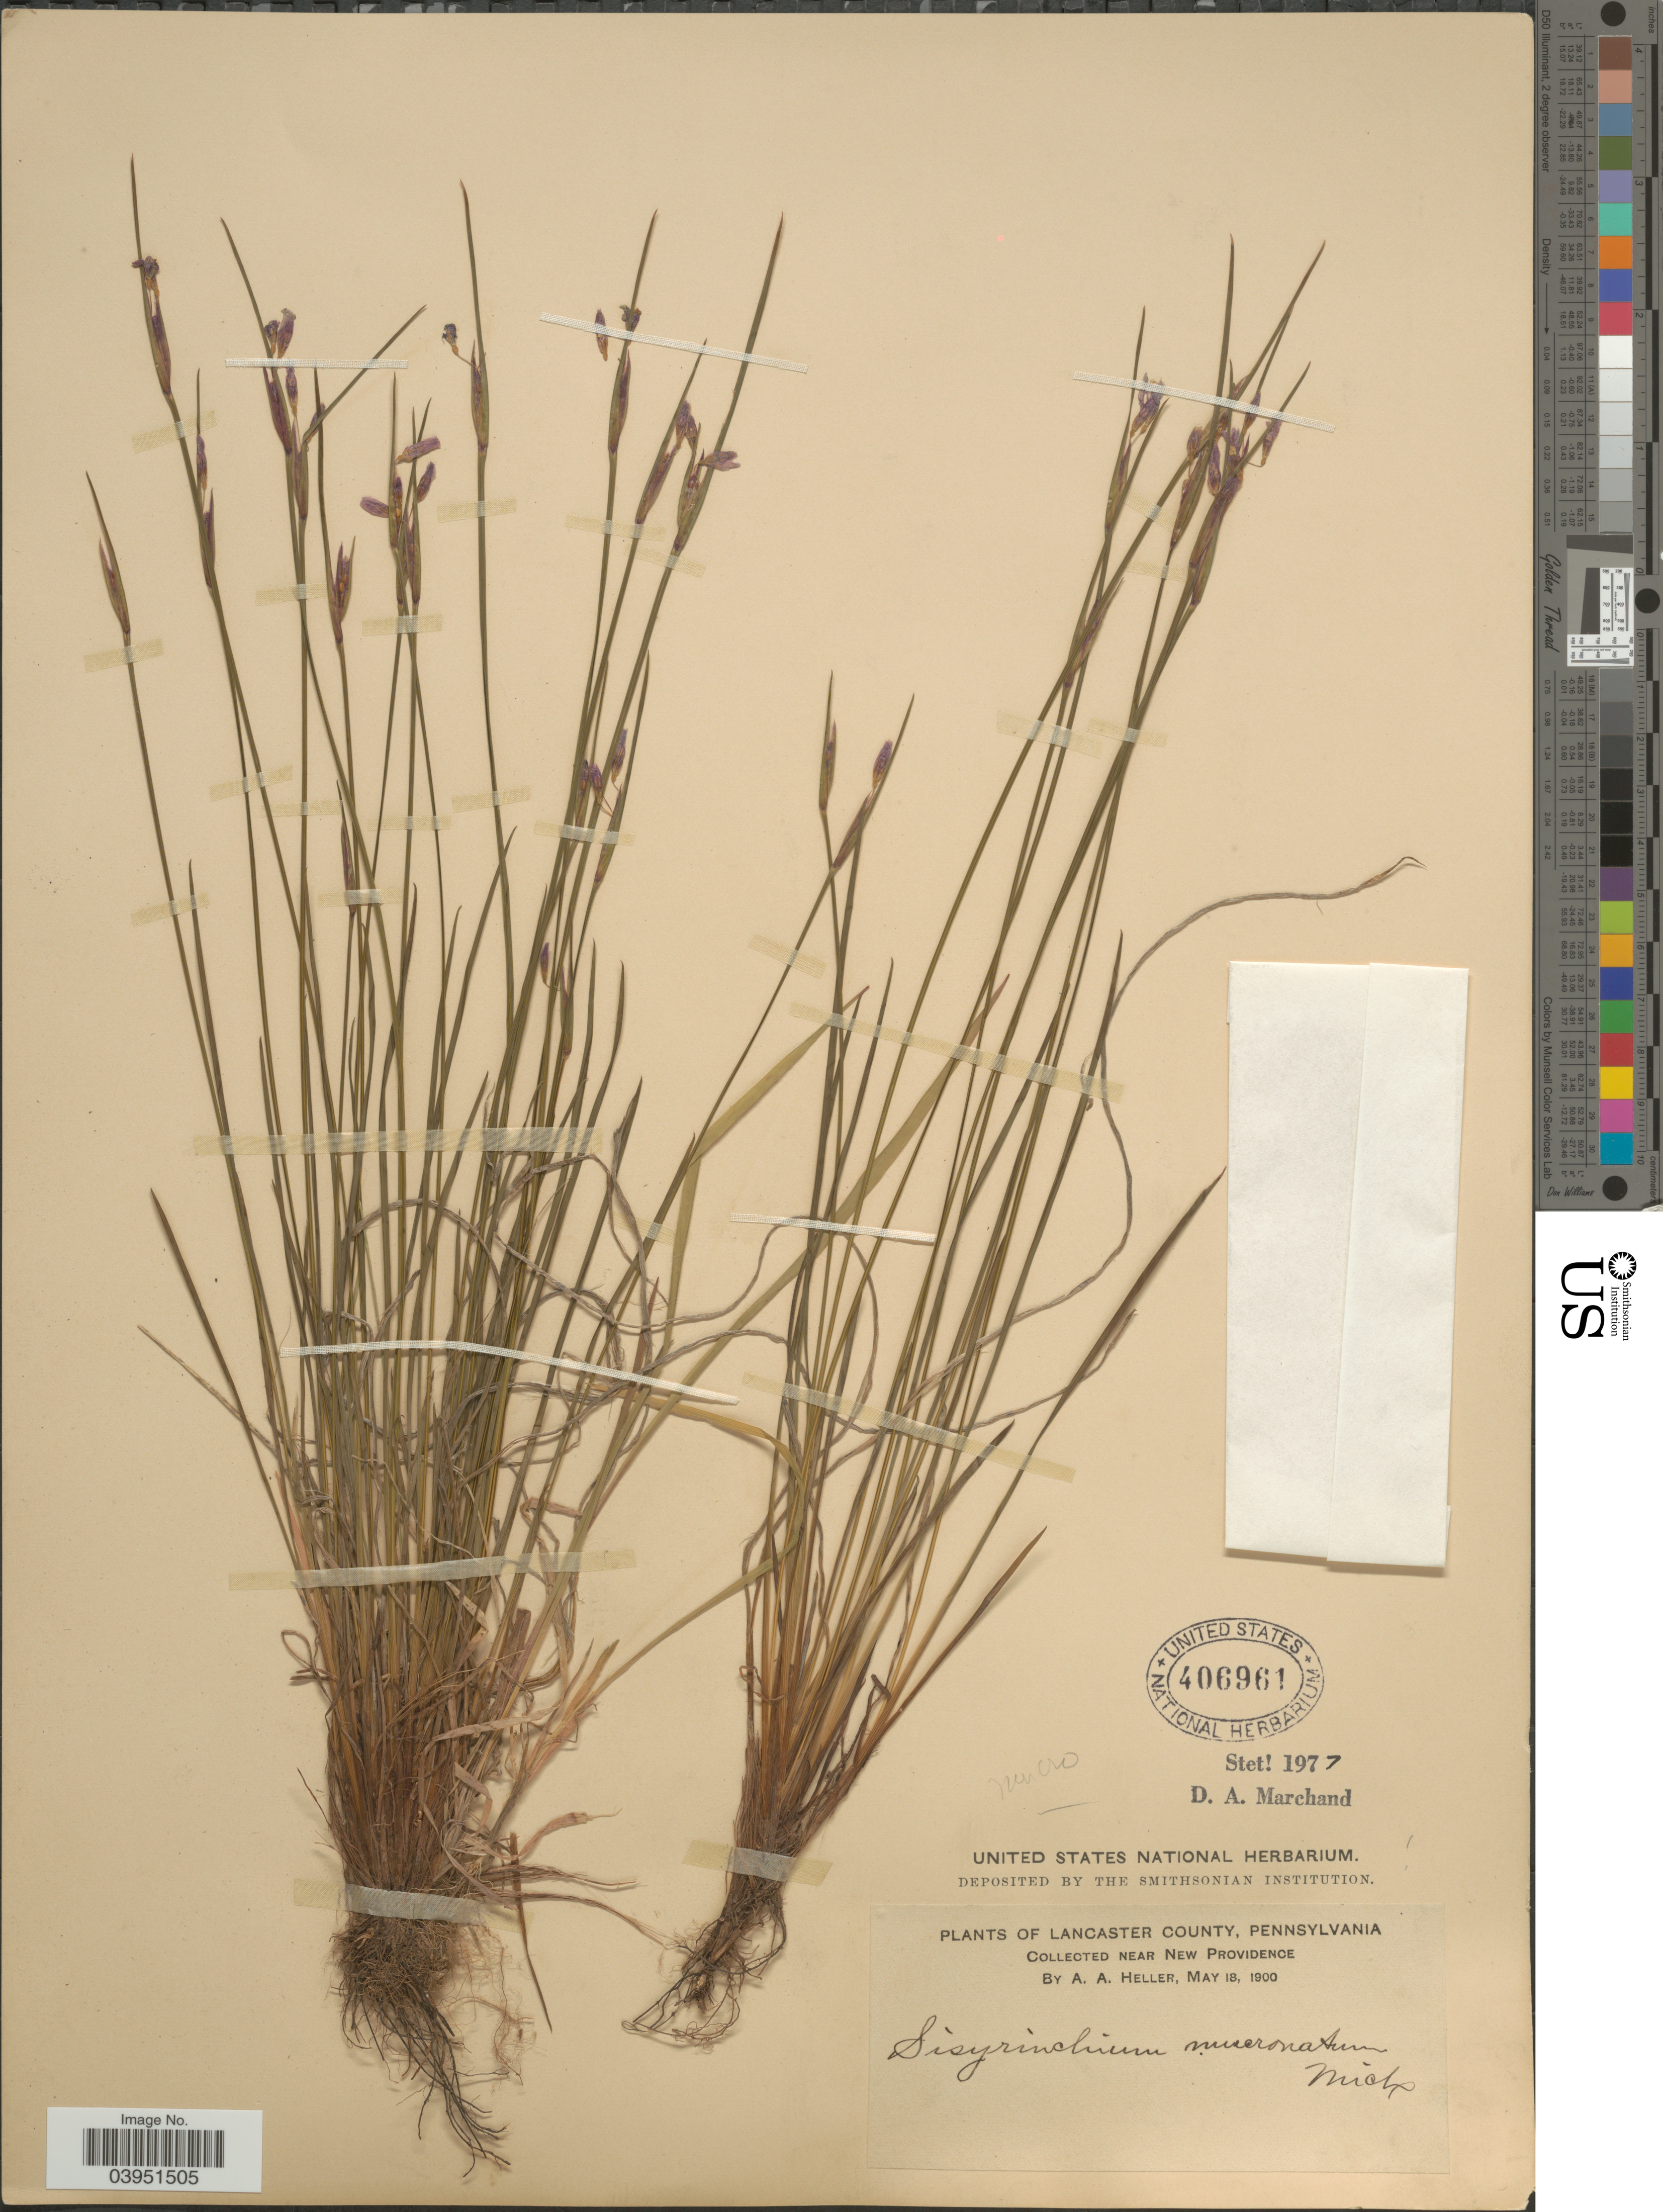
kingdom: Plantae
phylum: Tracheophyta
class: Liliopsida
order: Asparagales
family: Iridaceae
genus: Sisyrinchium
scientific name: Sisyrinchium mucronatum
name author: Michx.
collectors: A. A. Heller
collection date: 1900-05-18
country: United States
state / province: Pennsylvania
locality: Lancaster County. Near New Providence.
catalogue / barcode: US 406961